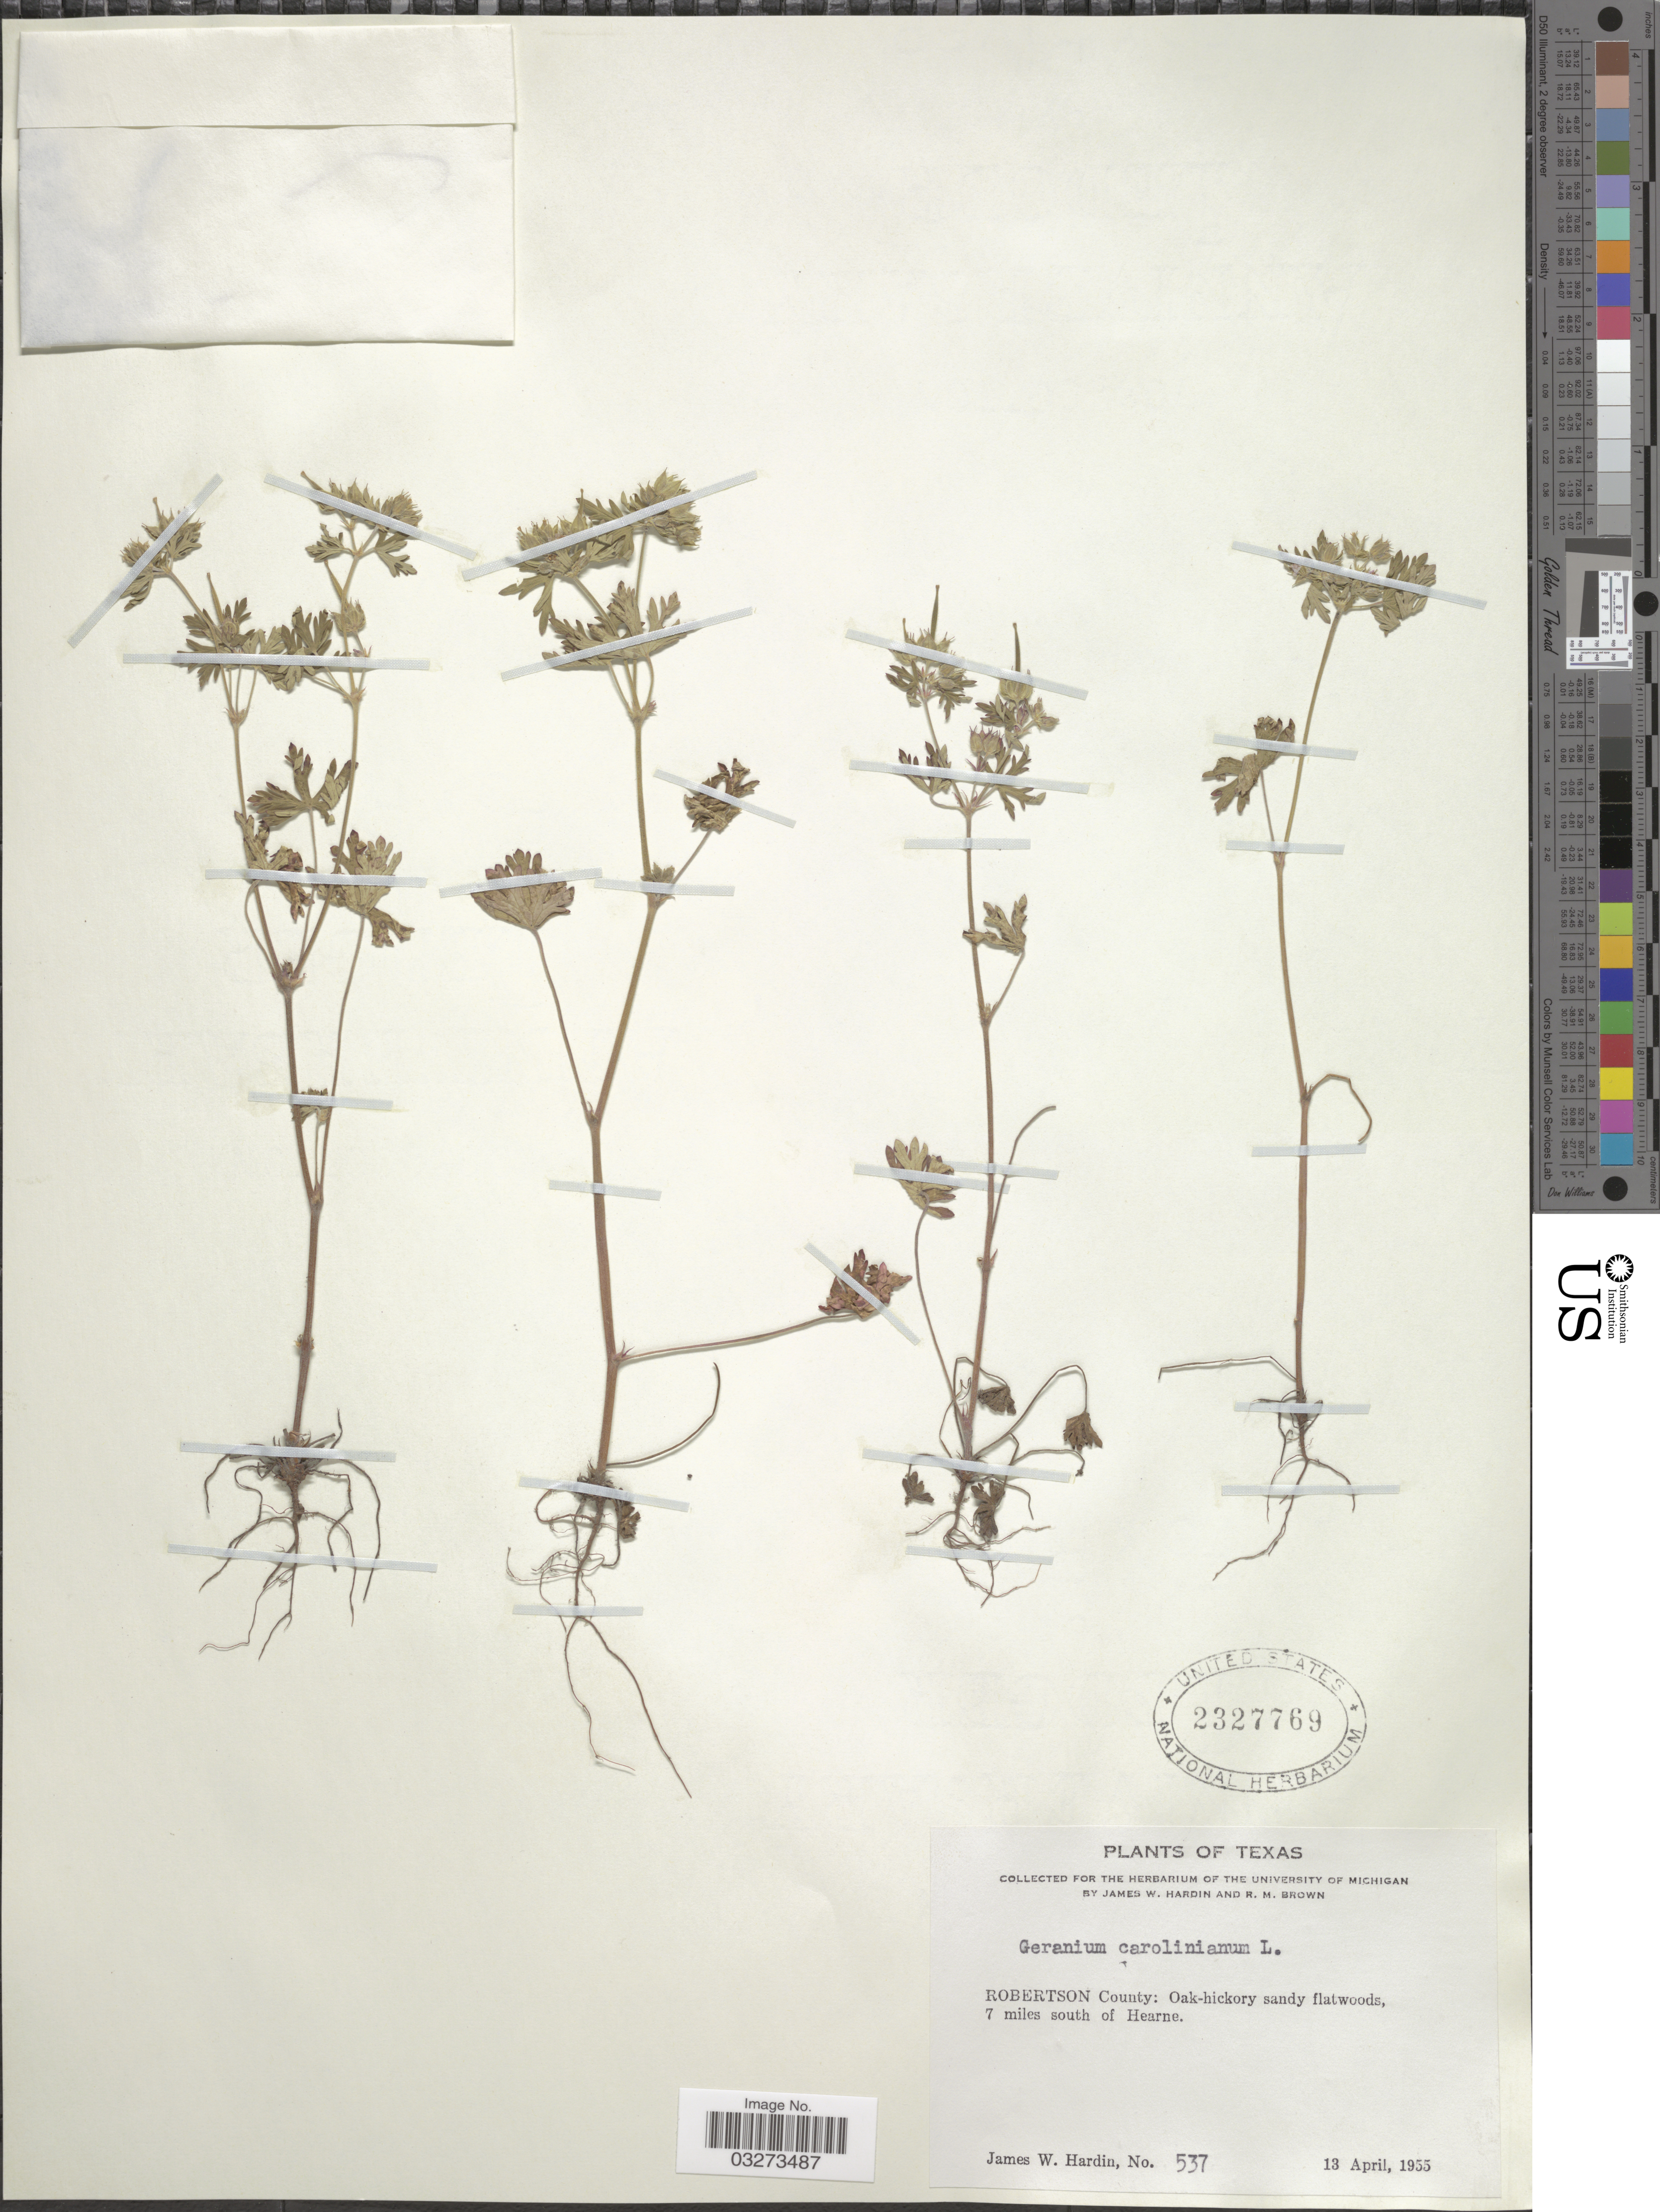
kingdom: Plantae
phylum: Tracheophyta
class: Magnoliopsida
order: Geraniales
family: Geraniaceae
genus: Geranium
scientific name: Geranium carolinianum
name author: L.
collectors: J. W. Hardin & R. Brown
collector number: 537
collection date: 1955-04-13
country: United States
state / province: Texas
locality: Robertson County: Oak-hickory sandy flatwoods, 7 miles south of Hearne.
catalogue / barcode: US 2327769